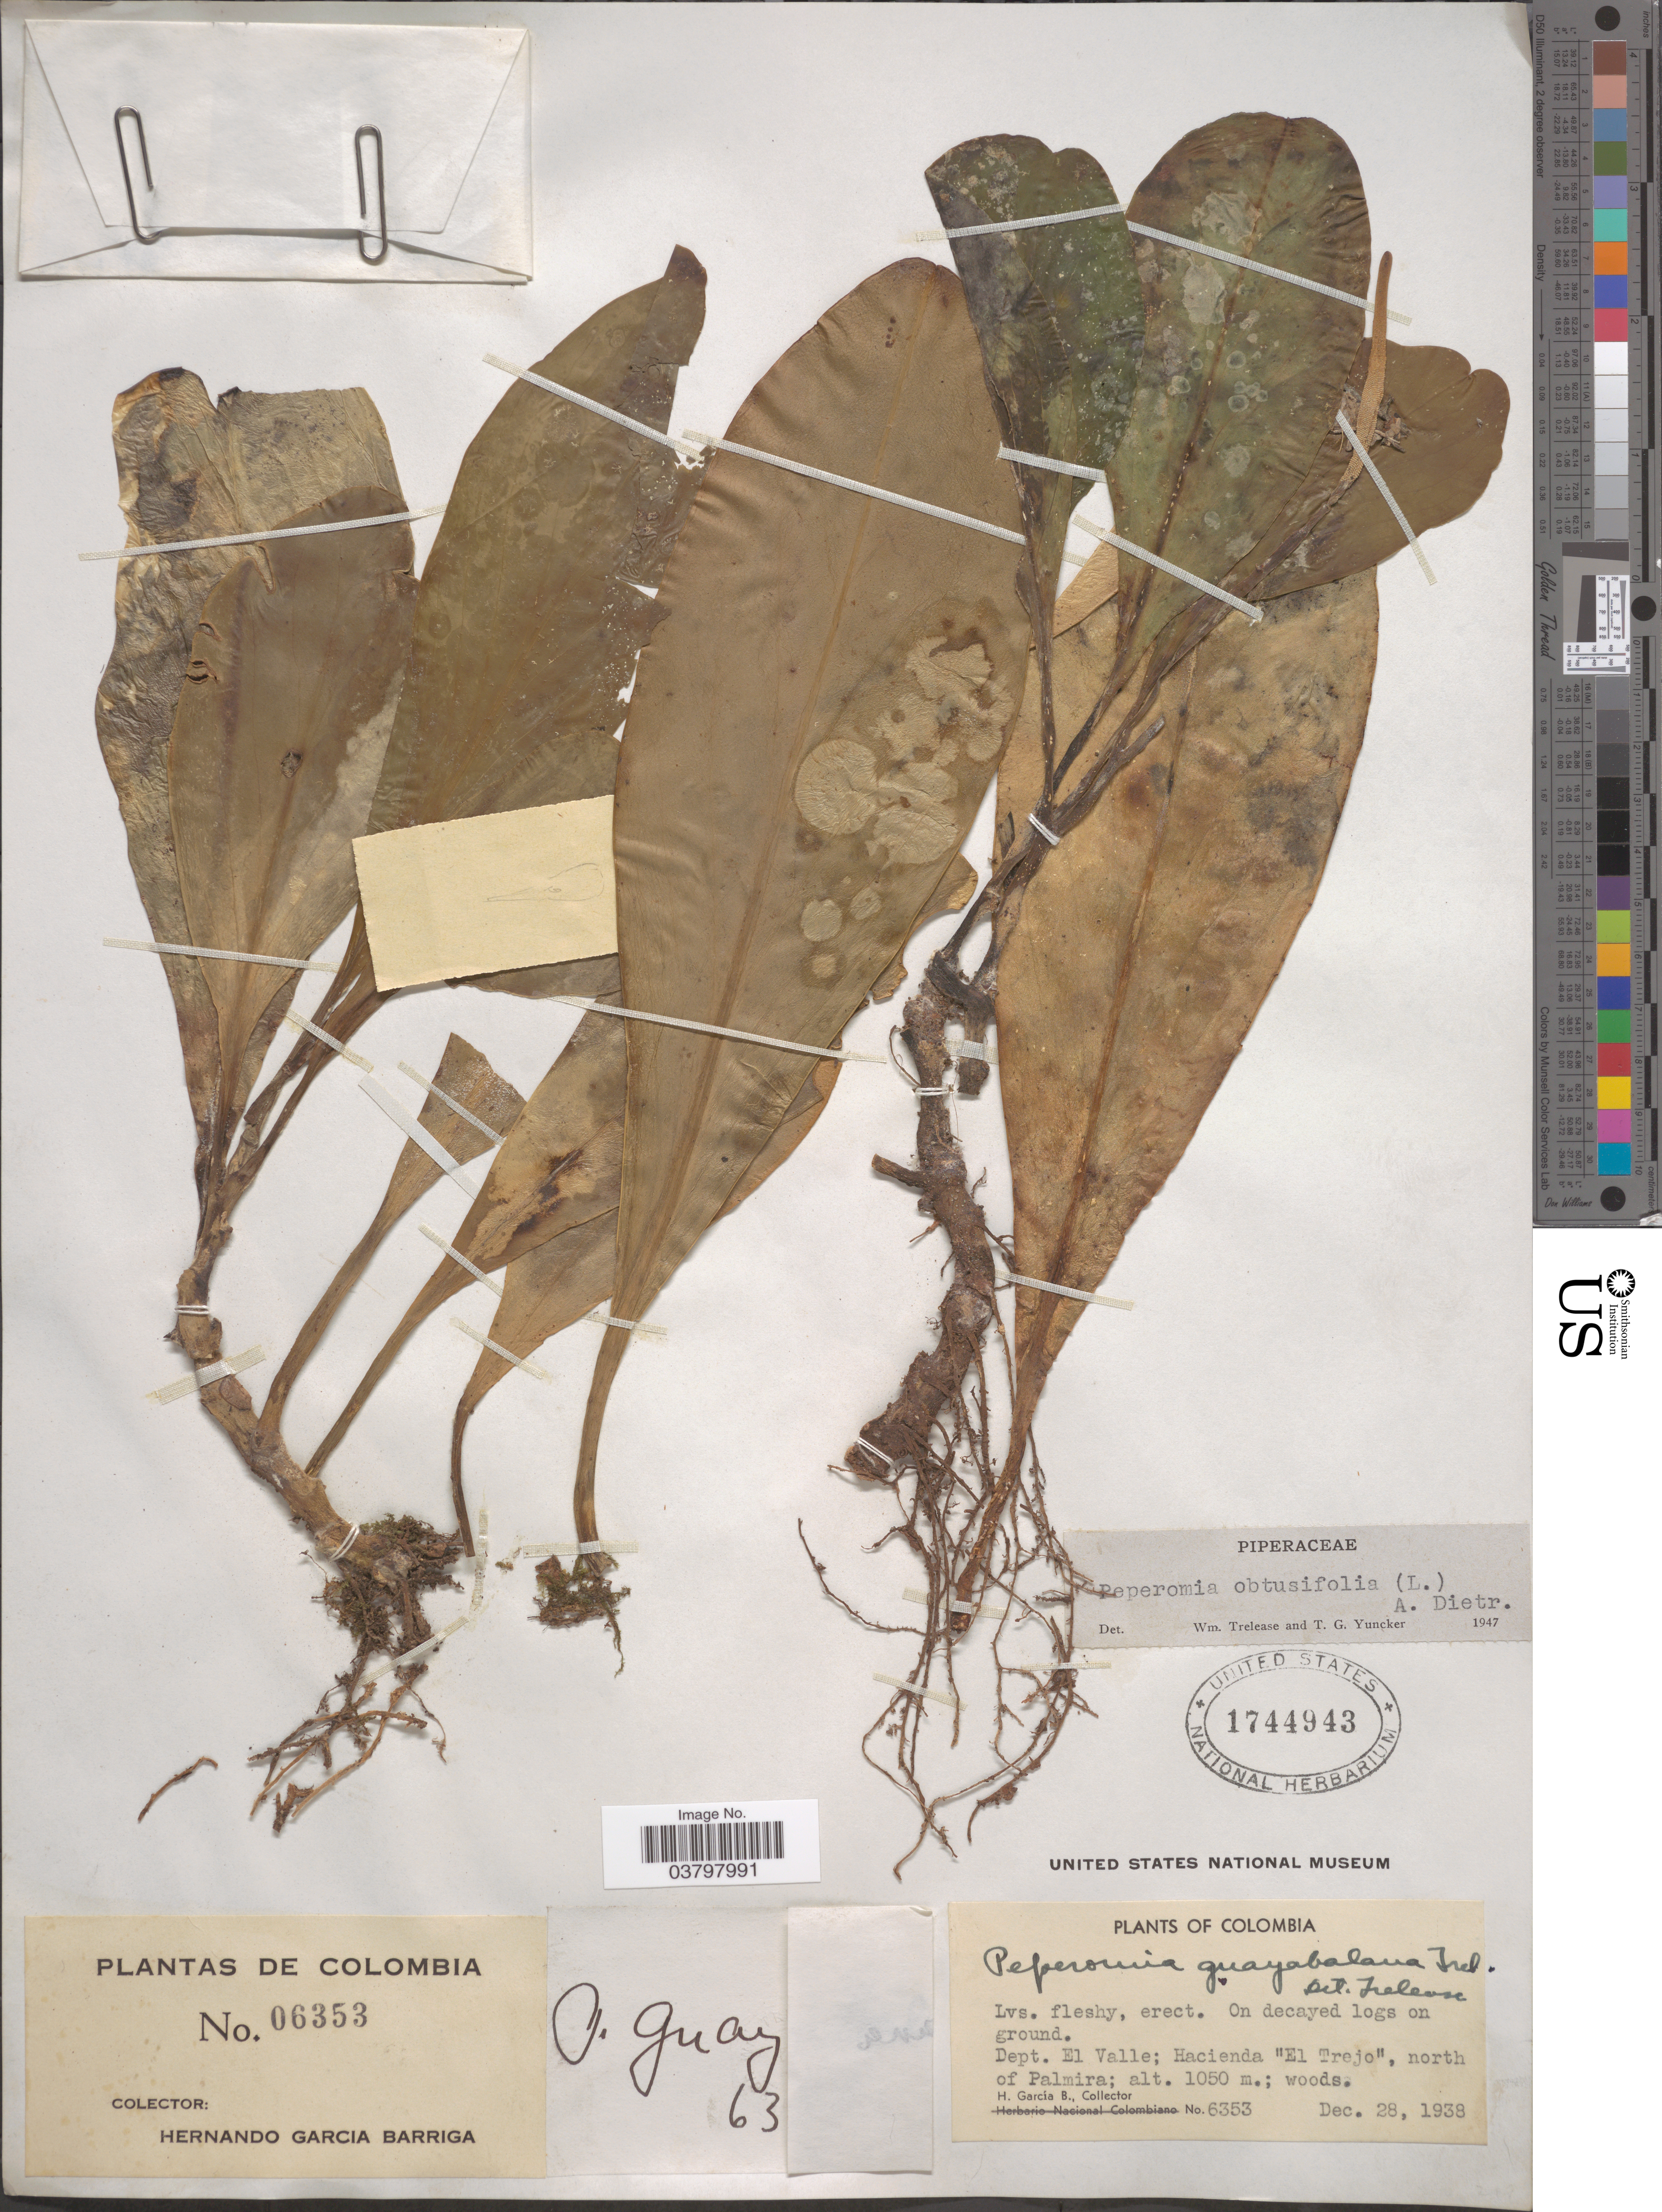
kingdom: Plantae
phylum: Tracheophyta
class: Magnoliopsida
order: Piperales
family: Piperaceae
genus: Peperomia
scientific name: Peperomia obtusifolia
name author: (L.) A. Dietr.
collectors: H. García Barriga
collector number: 6353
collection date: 1938-12-28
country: Colombia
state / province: Valle del Cauca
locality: Dept. El Valle; Hacienda "El Trejo" , north of Palmira.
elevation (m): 1050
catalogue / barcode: US 1744943